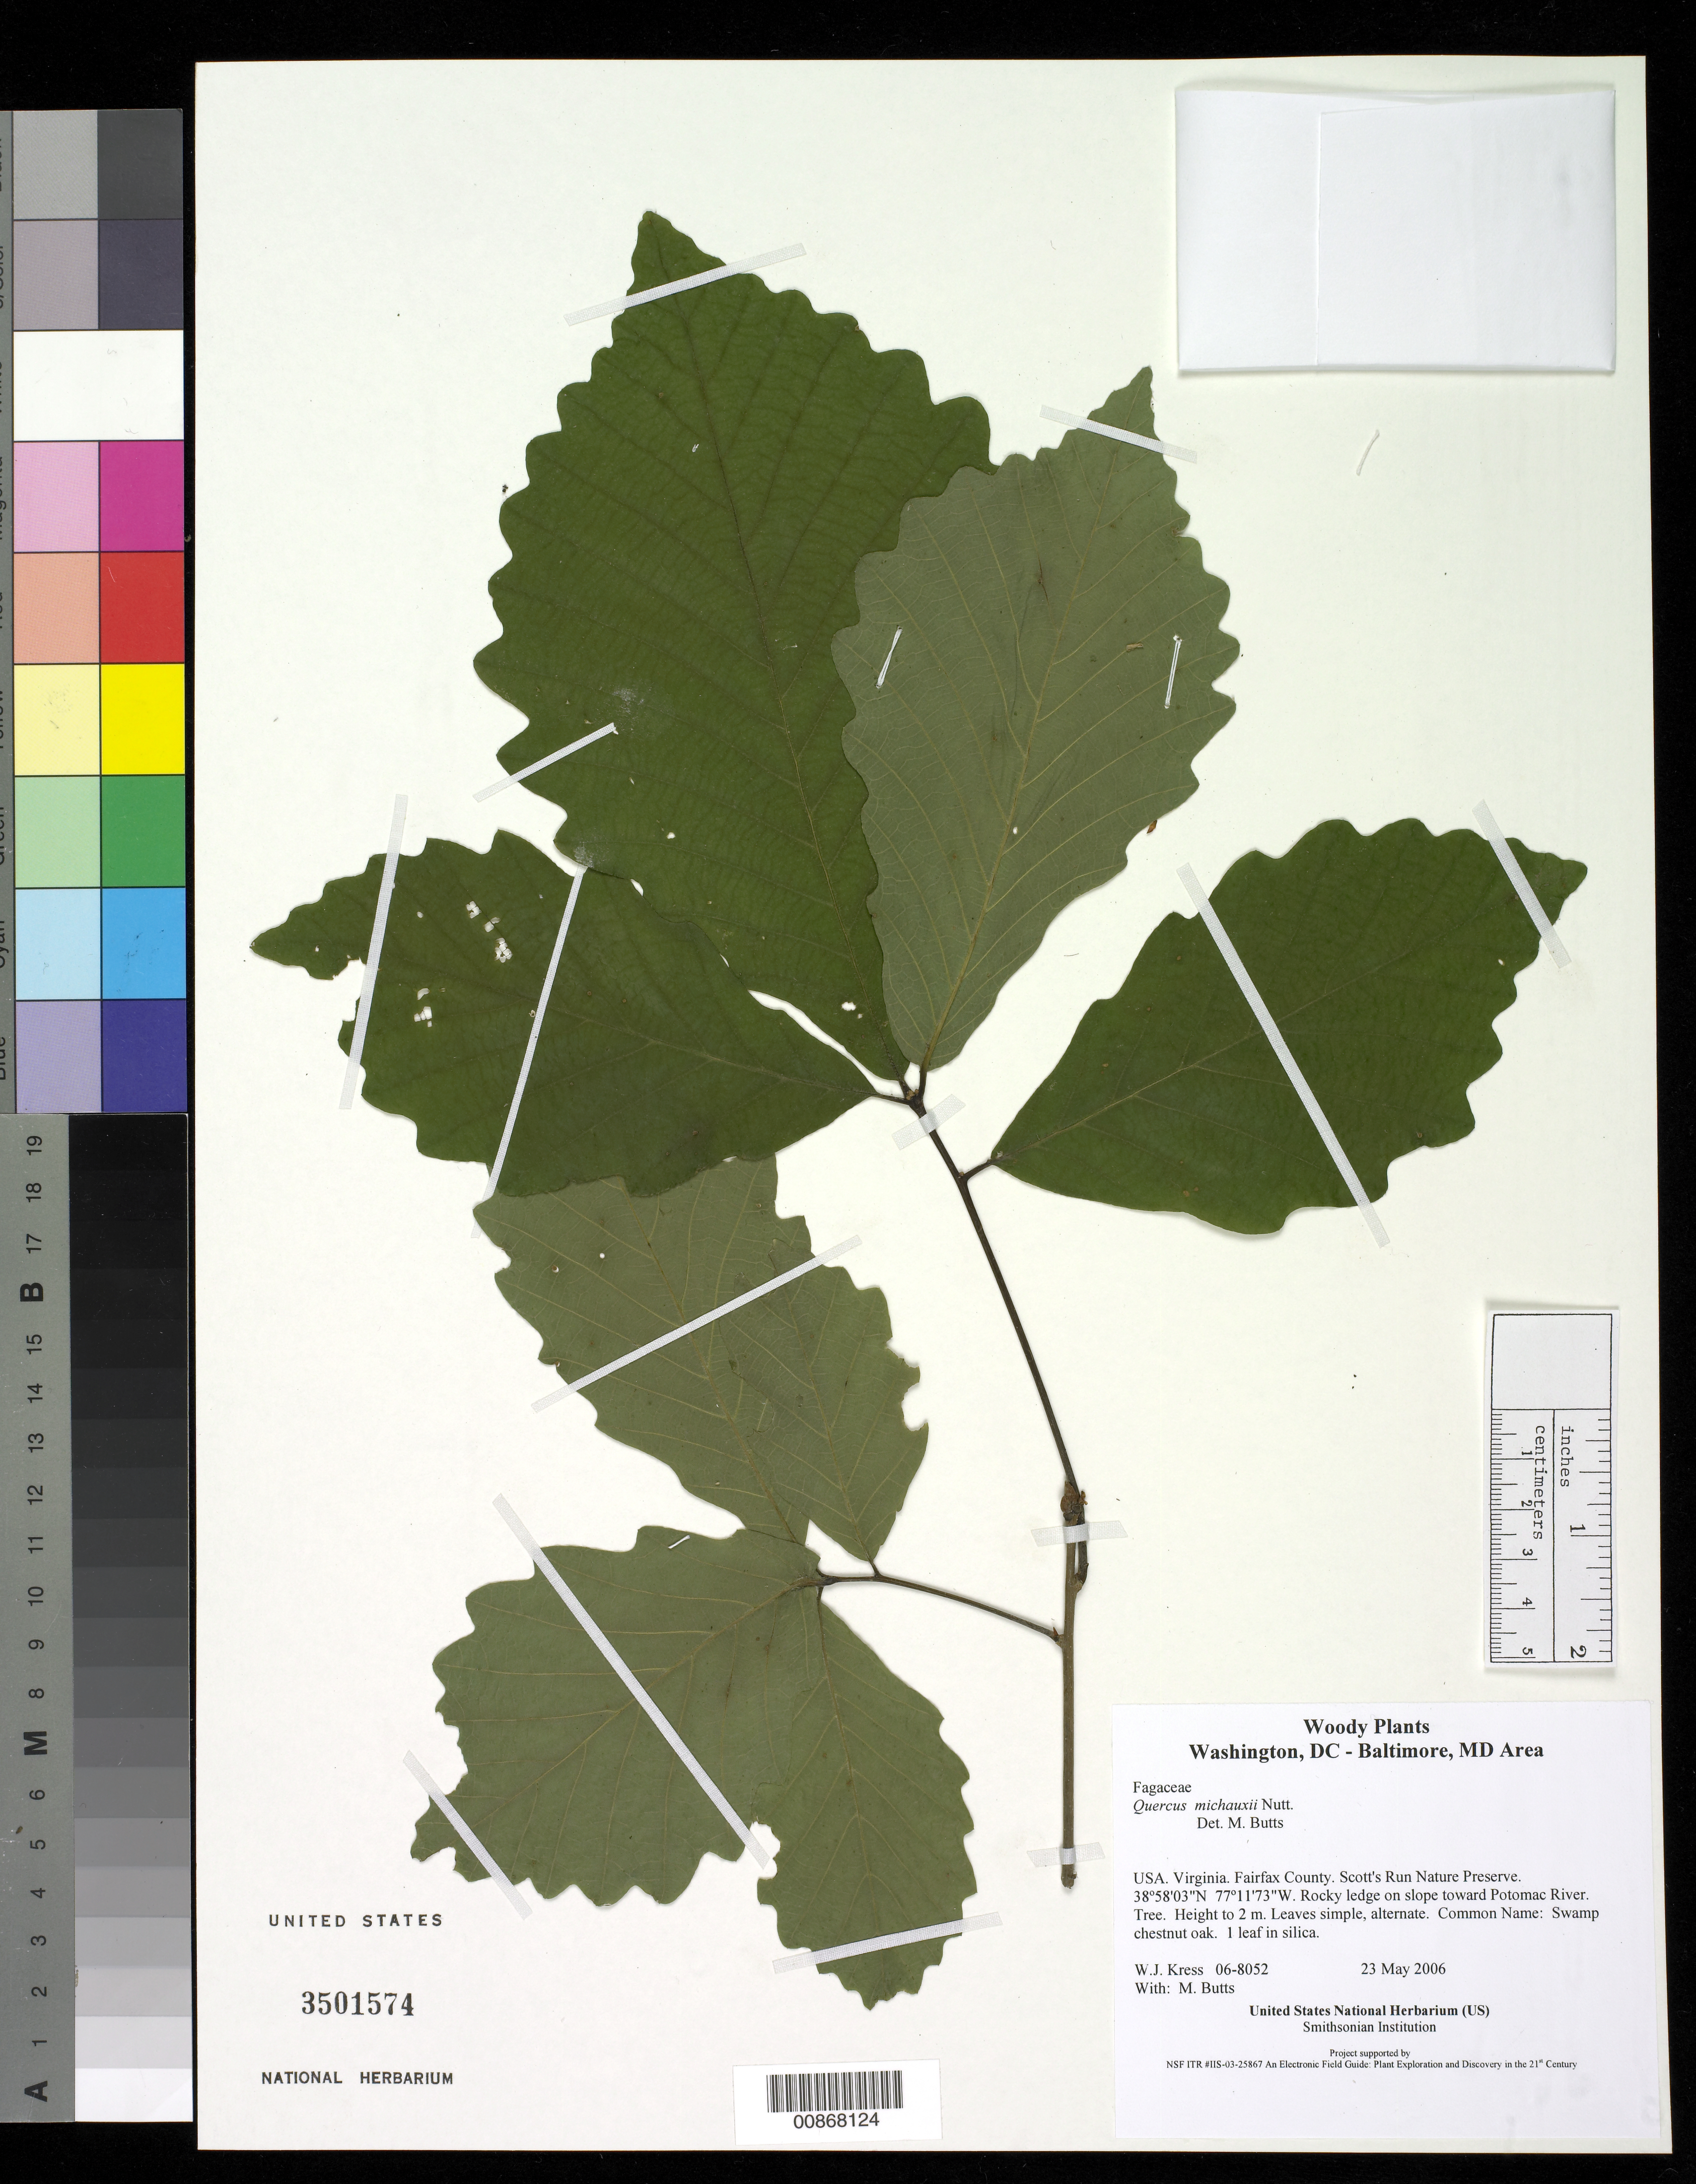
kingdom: Plantae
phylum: Tracheophyta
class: Magnoliopsida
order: Fagales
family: Fagaceae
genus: Quercus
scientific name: Quercus michauxii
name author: Nutt.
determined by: Butts, M. B.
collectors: W. J. Kress & M. B. Butts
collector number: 06-8052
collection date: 2006-05-23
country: United States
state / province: Virginia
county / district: Fairfax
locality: Scott's Run Nature Preserve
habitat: Rocky ledge on slope toward Potomac River.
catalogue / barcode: US 3501574